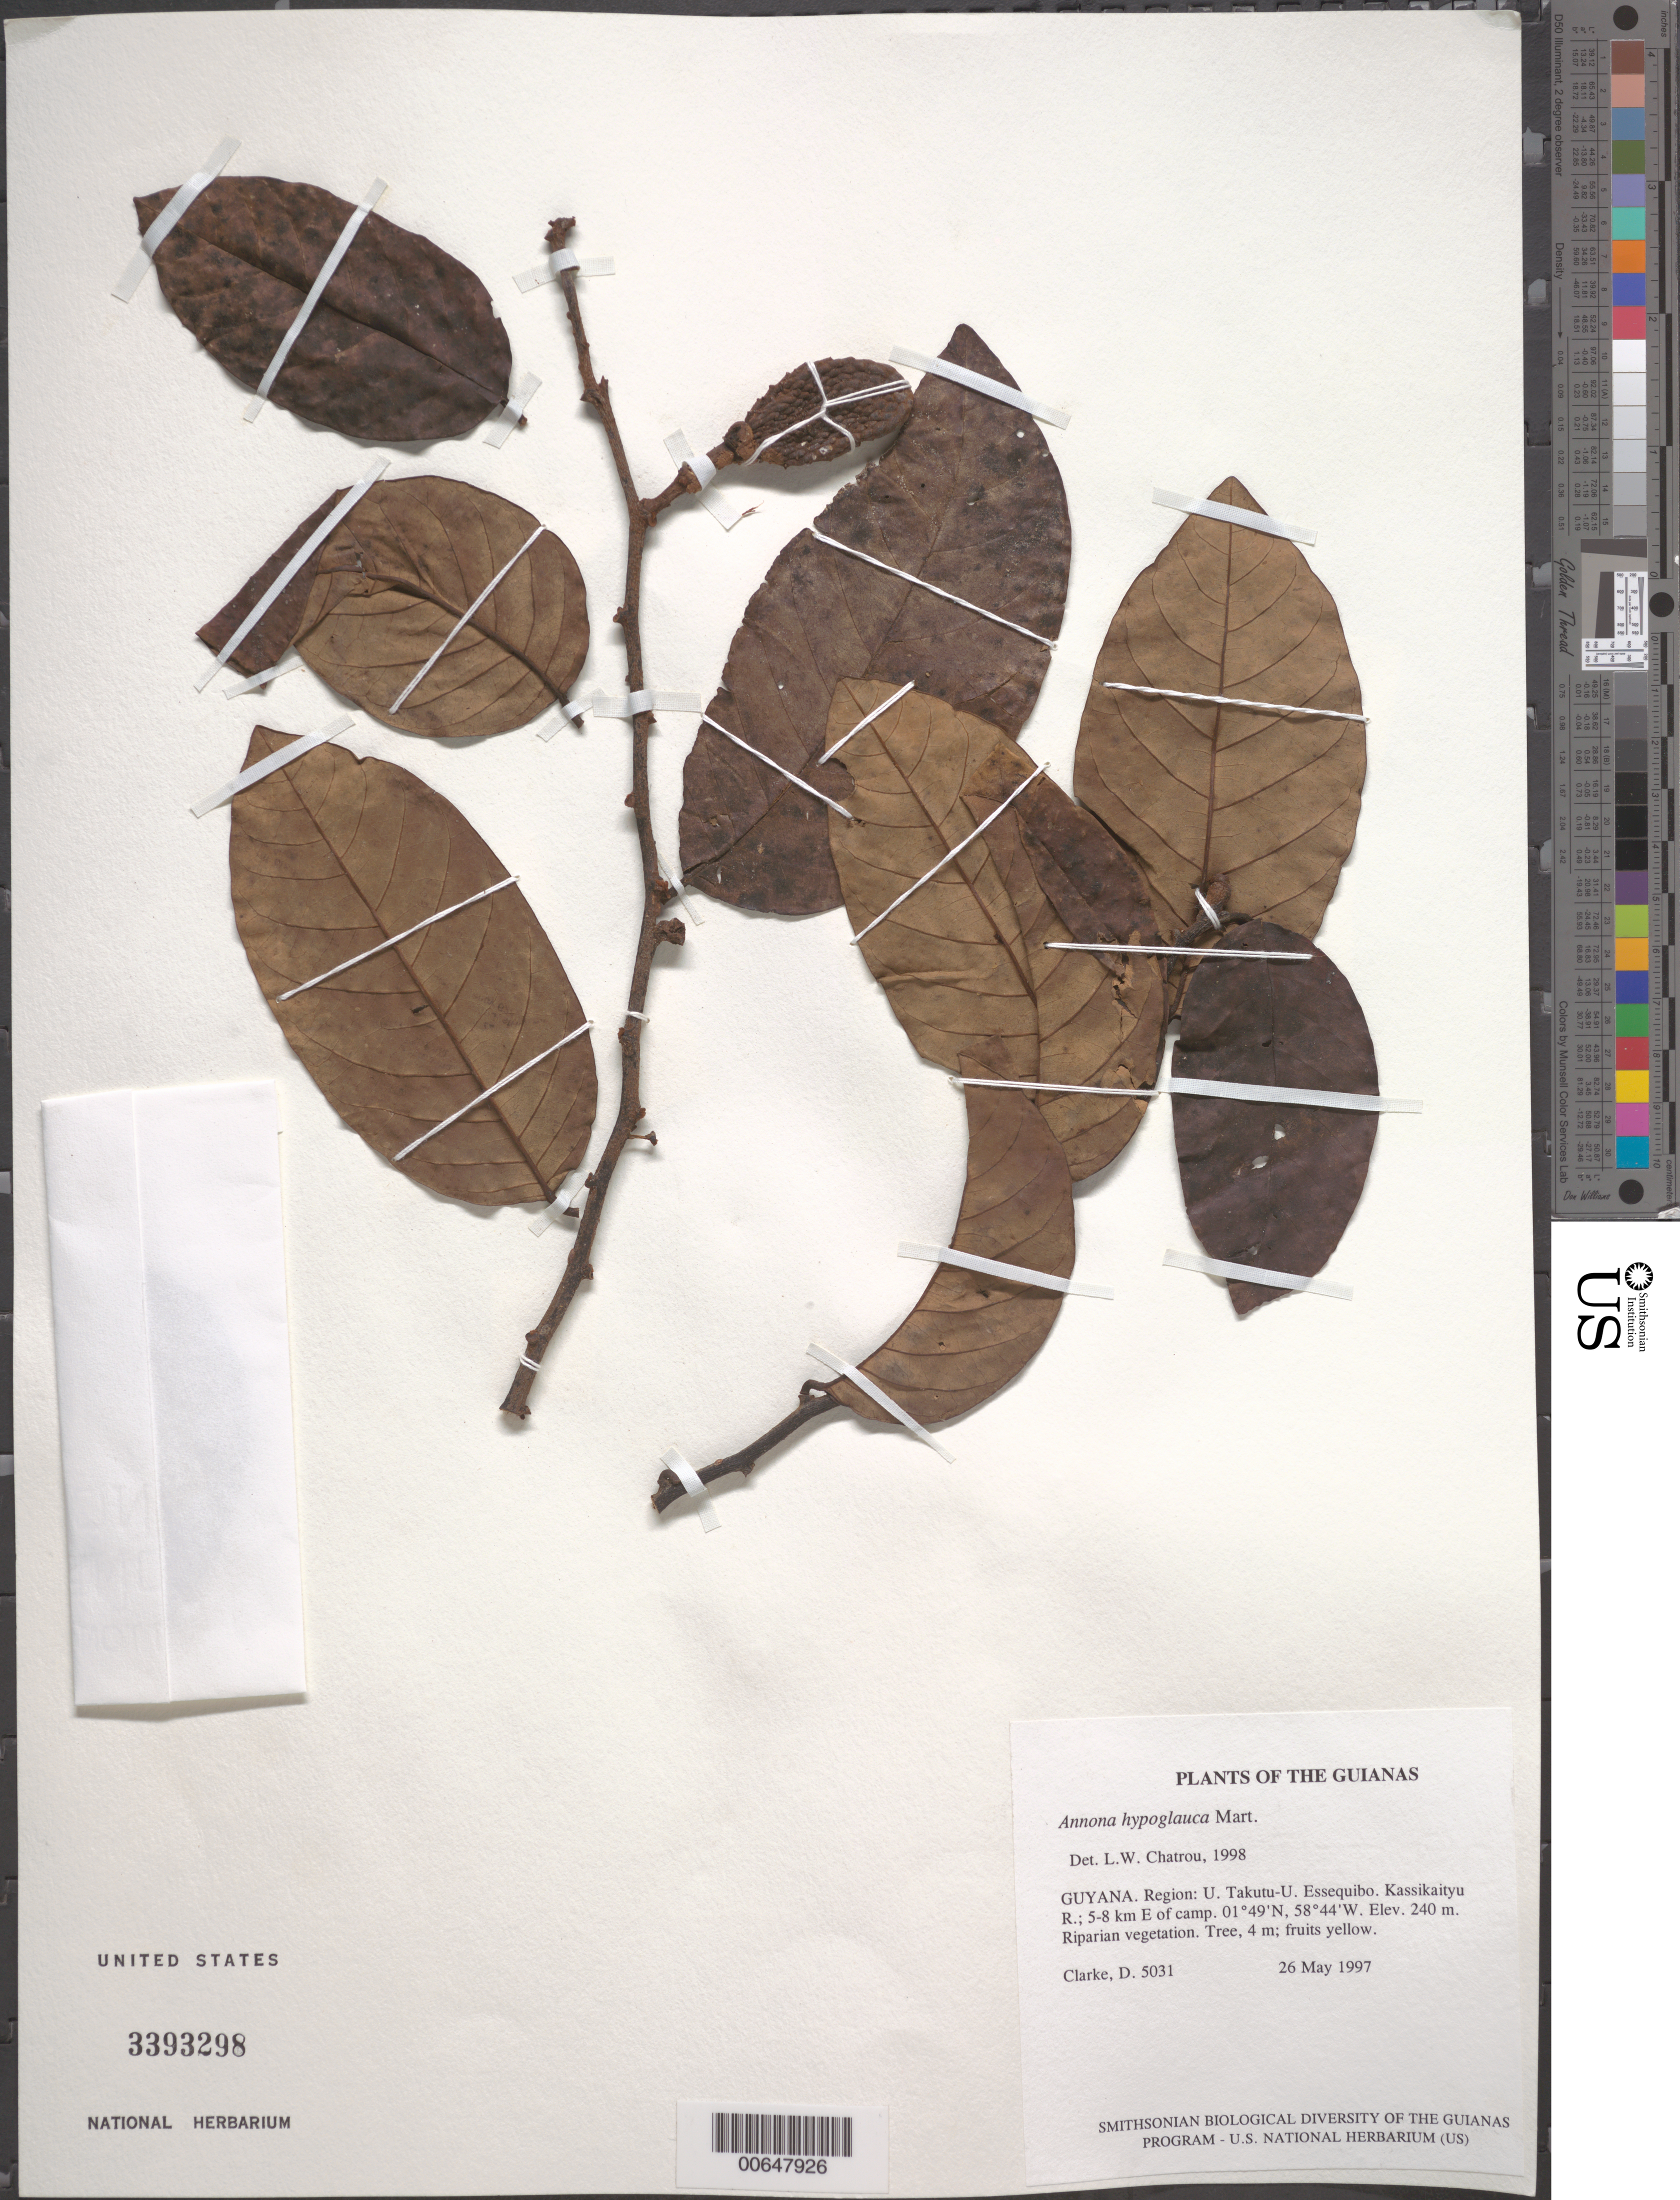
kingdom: Plantae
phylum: Tracheophyta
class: Magnoliopsida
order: Magnoliales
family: Annonaceae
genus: Annona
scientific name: Annona hypoglauca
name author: Mart.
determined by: Chatrou, L. W.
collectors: H. D. Clarke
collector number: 5031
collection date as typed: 26 May 1997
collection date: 1997-05-26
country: Guyana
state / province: U. Takutu-U. Essequibo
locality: Kassikaityu R.; 5-8 km E of camp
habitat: Riparian vegetation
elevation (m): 240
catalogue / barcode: US 3393298